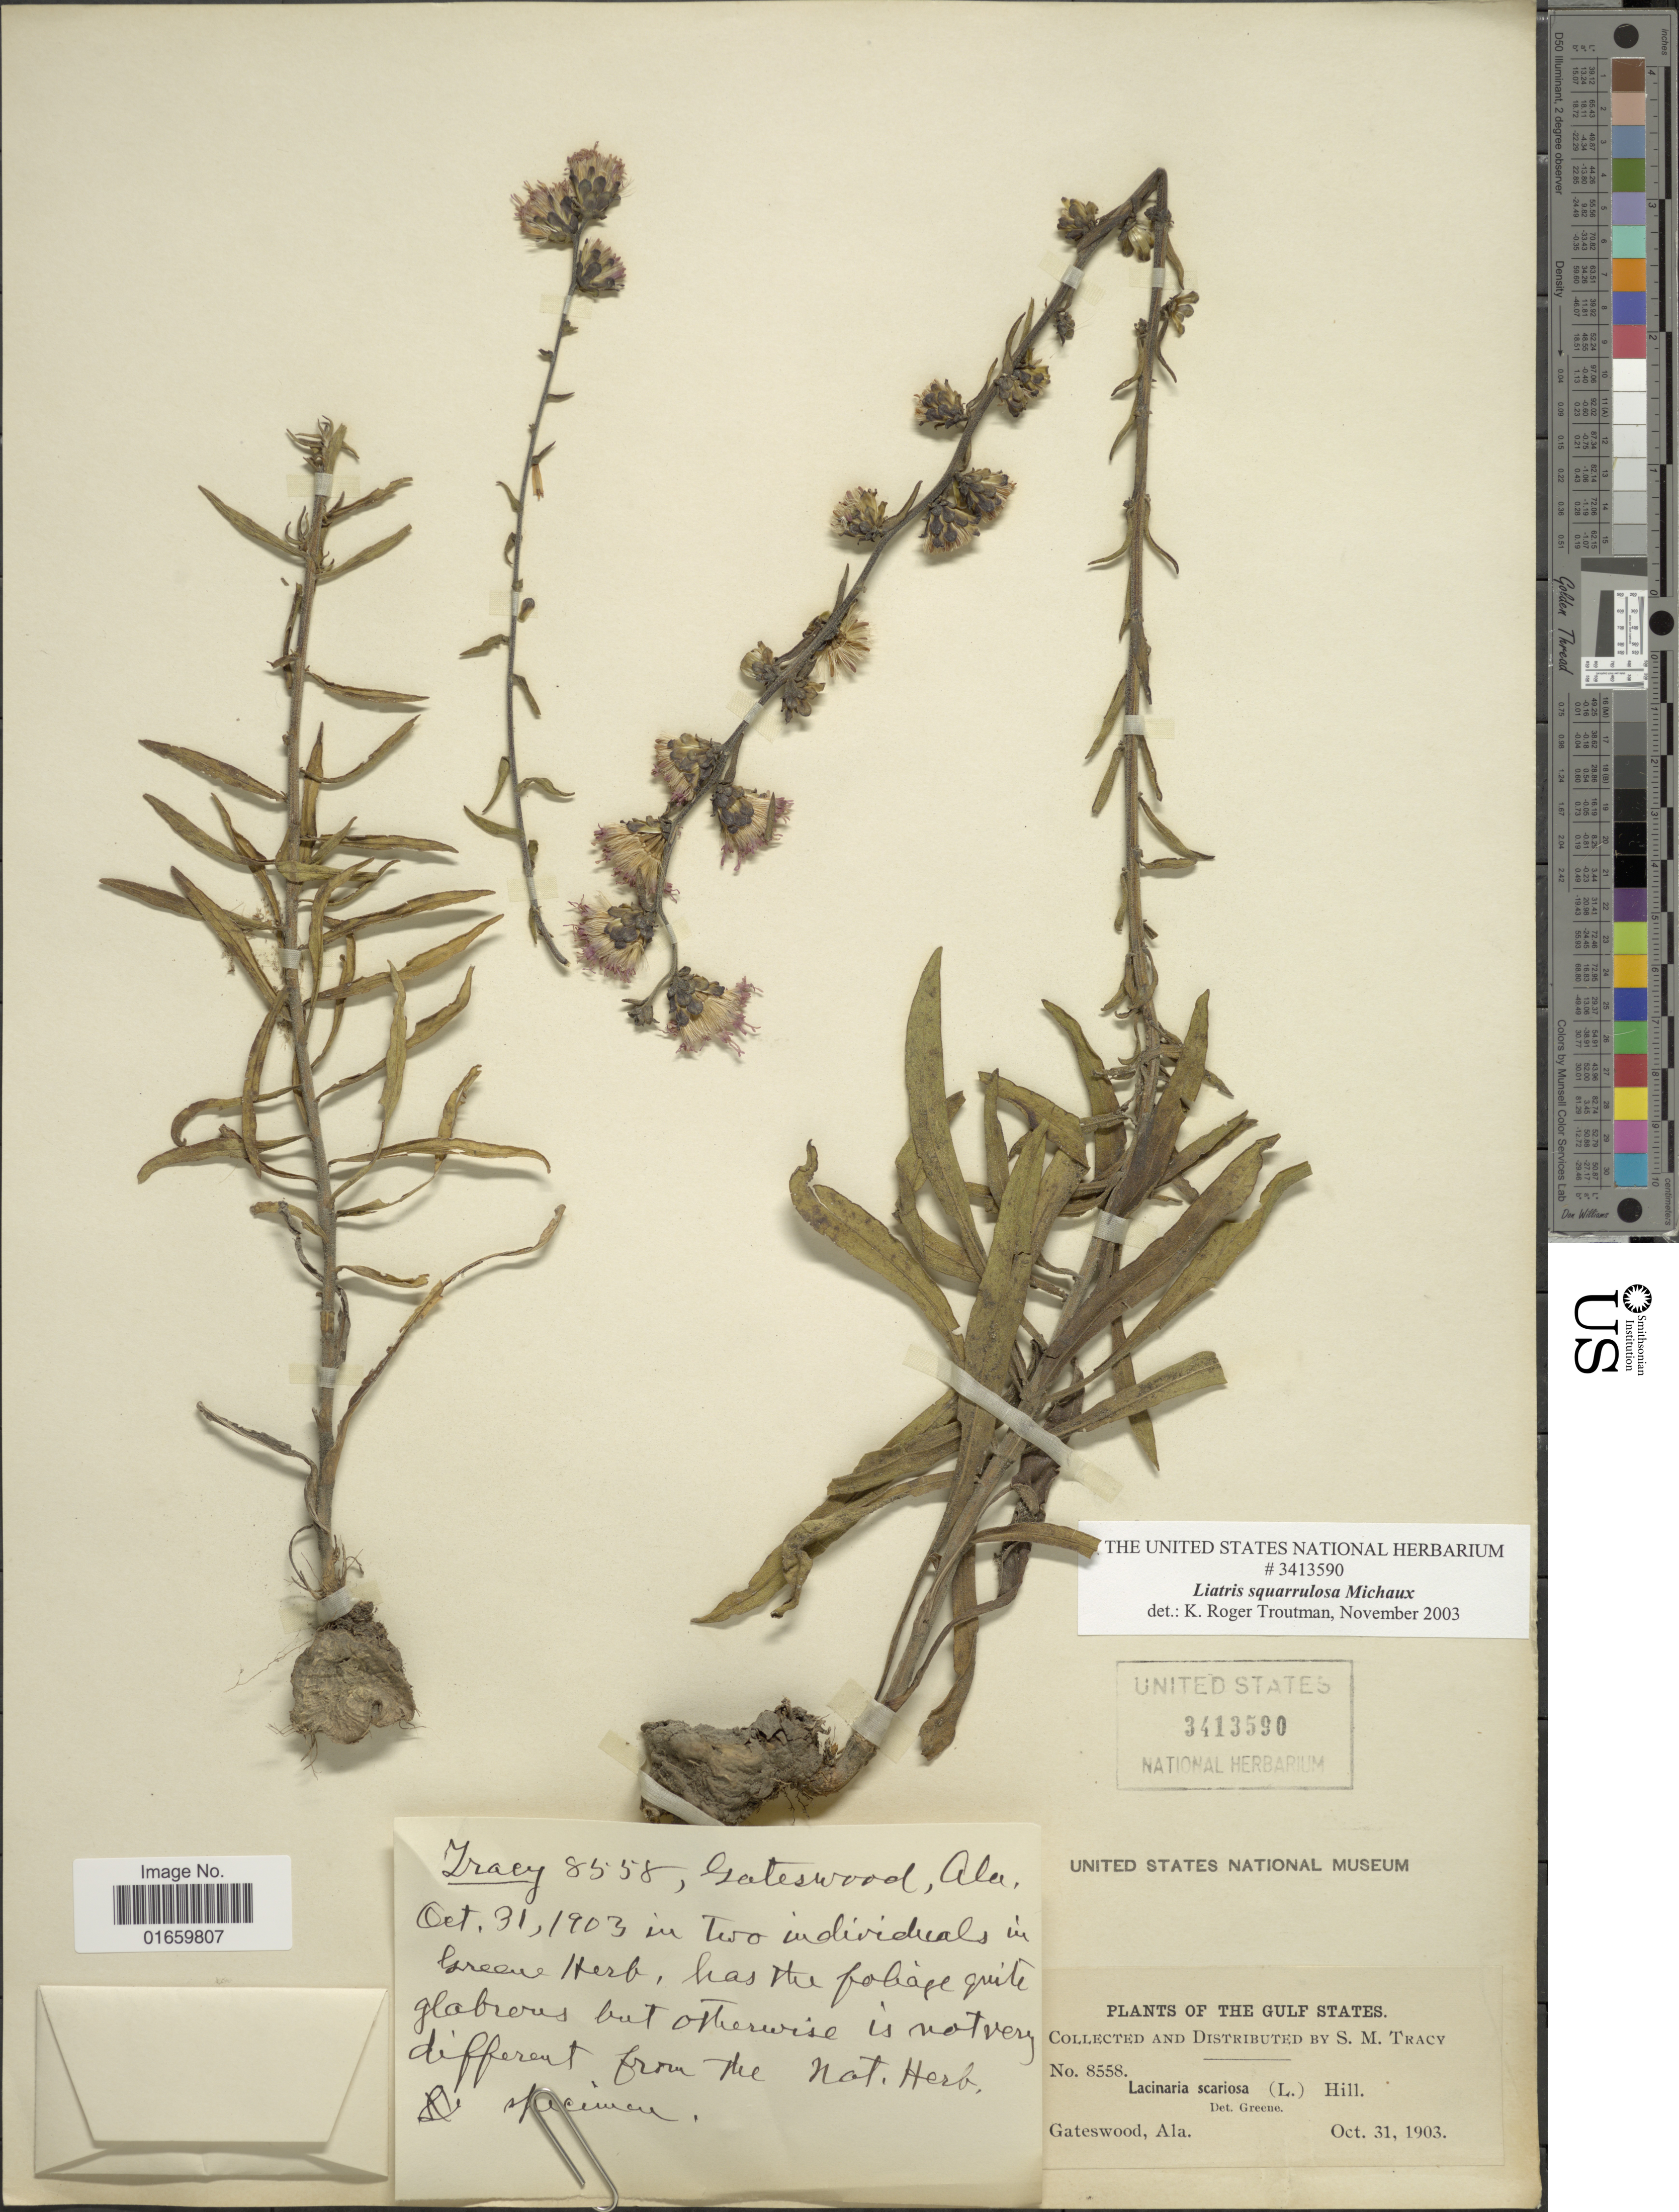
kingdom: Plantae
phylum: Tracheophyta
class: Magnoliopsida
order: Asterales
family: Asteraceae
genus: Liatris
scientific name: Liatris squarrulosa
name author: Michx.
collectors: S. Stracy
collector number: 8558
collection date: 1903-10-31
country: United States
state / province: Alabama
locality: Gulf States, Gateswood, Ala.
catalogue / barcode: US 3413590